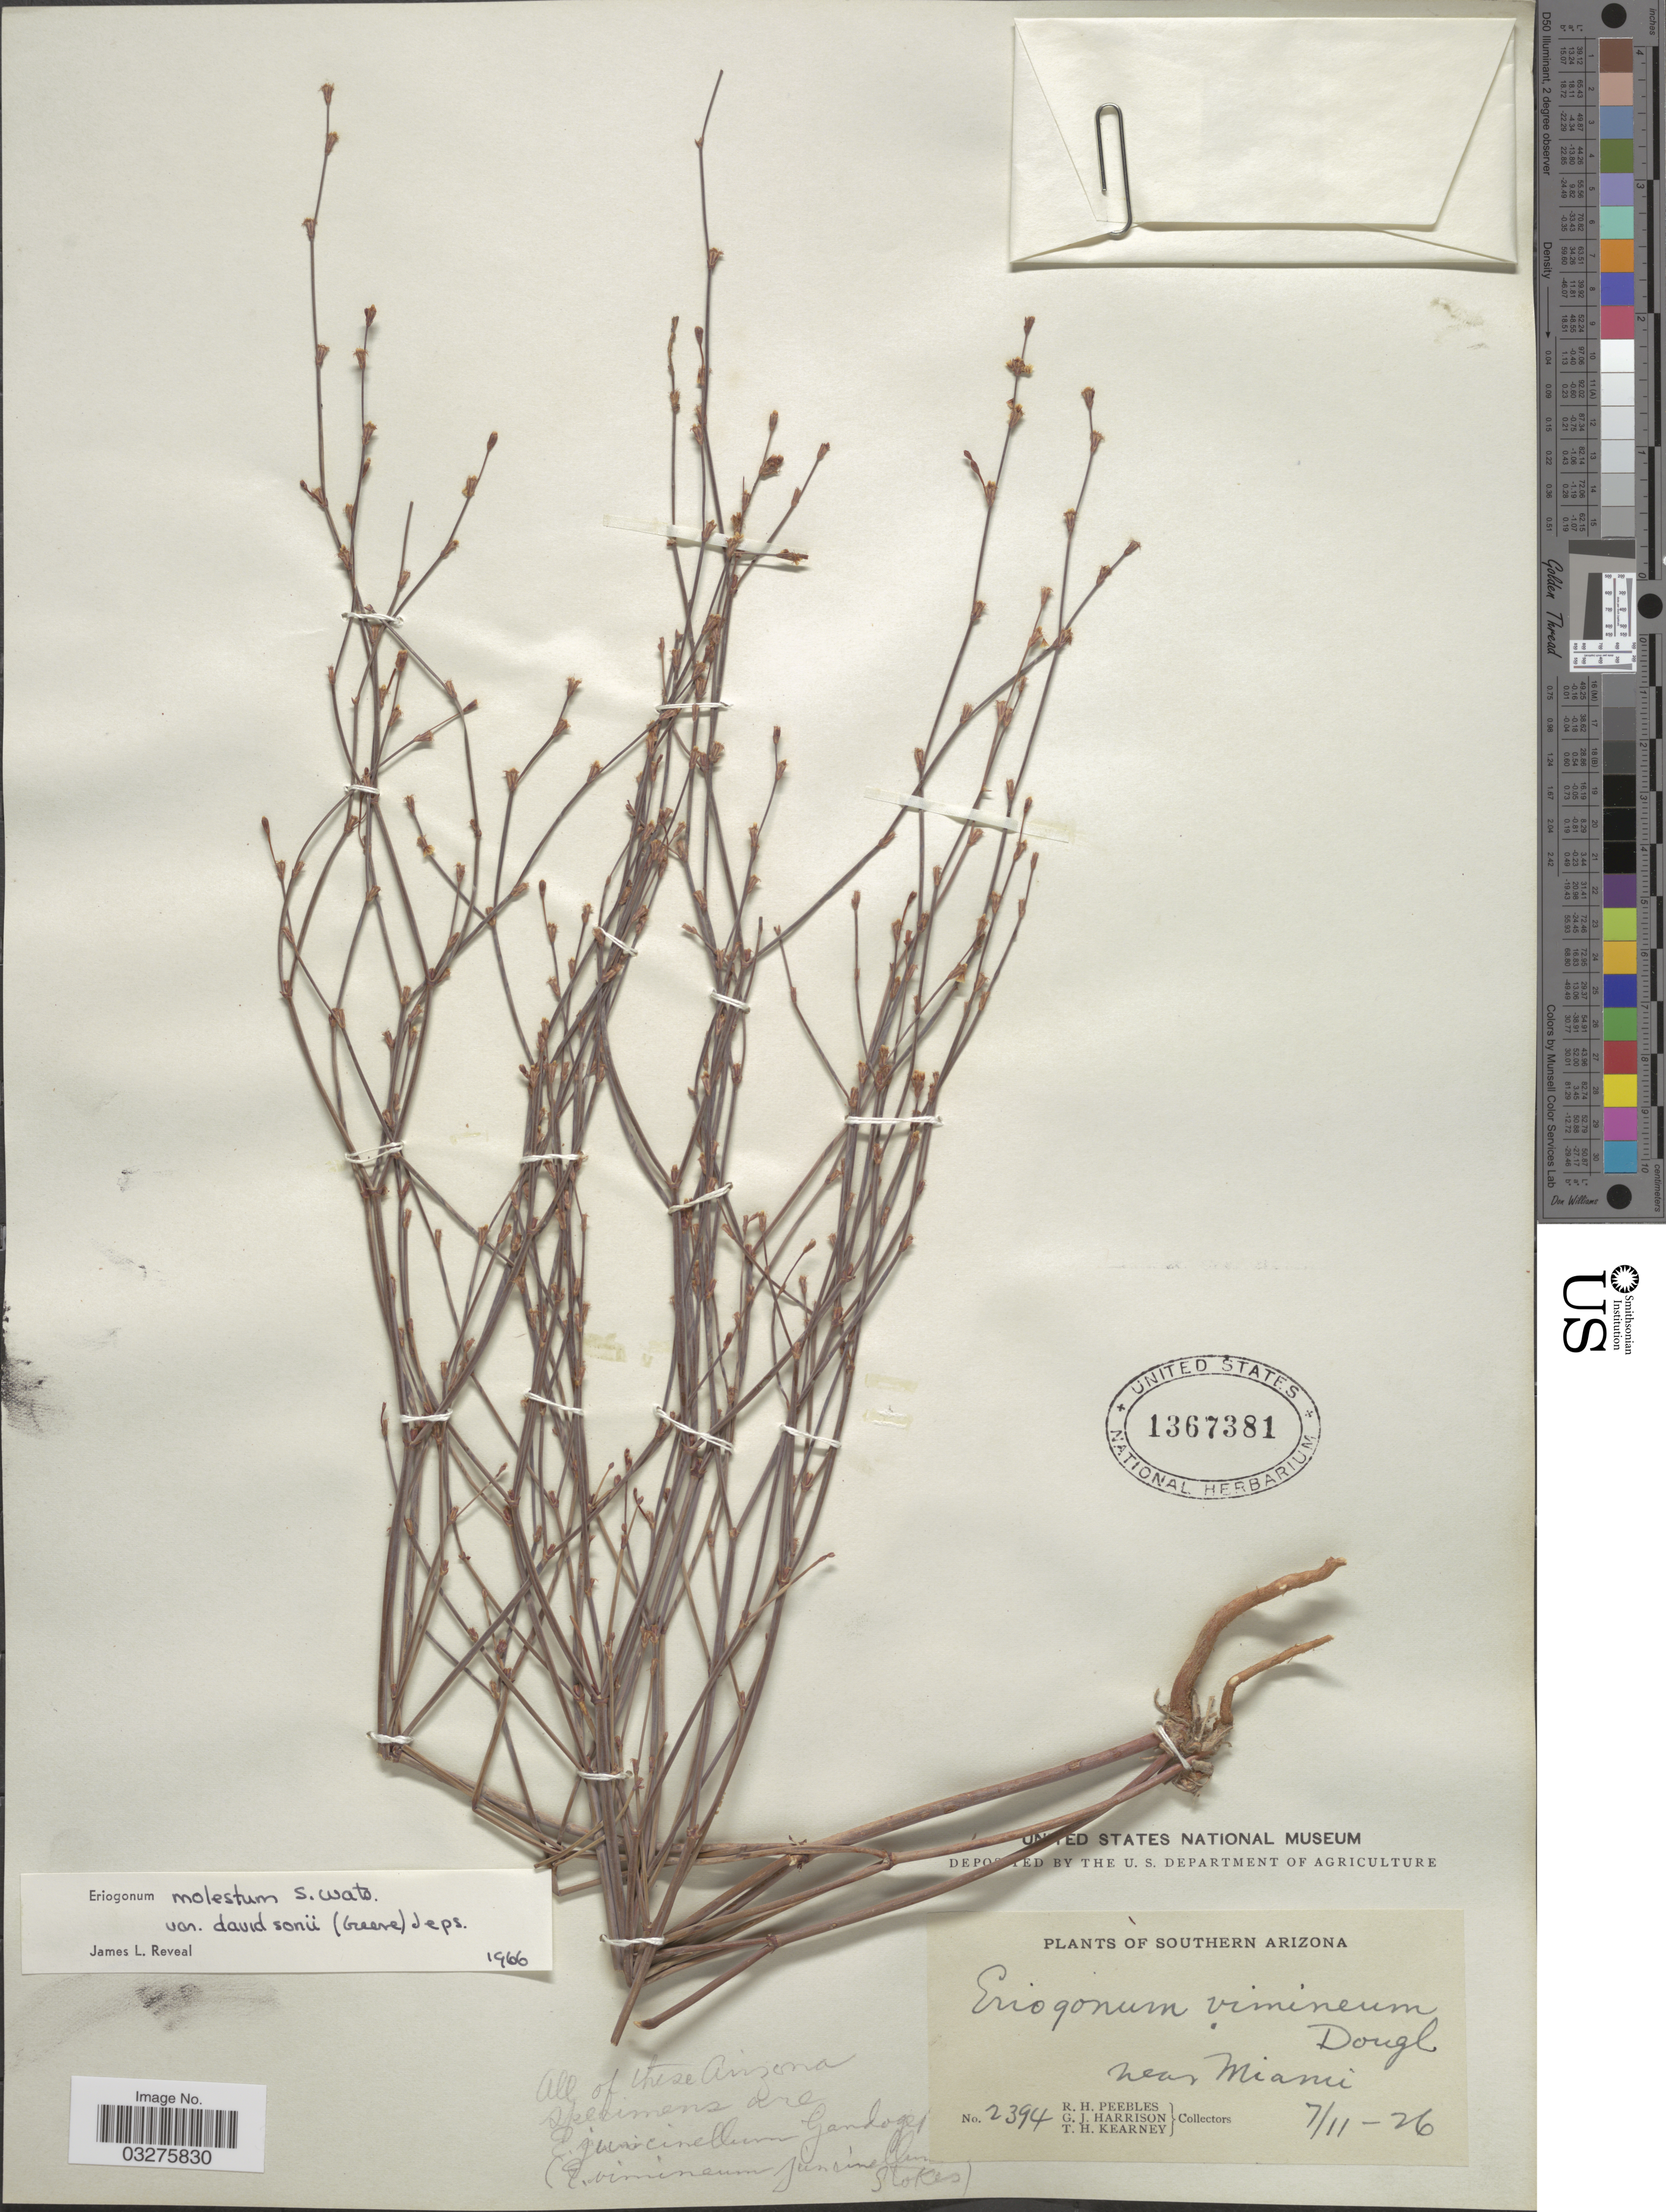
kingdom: Plantae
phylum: Tracheophyta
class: Magnoliopsida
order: Caryophyllales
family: Polygonaceae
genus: Eriogonum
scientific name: Eriogonum davidsonii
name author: Greene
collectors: R. H. Peebles, G. J. Harrison & T. H. Kearney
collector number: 2394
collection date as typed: Transcribed d/m/y: 11/7/26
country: United States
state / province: Arizona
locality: Southern Arizona. Near Miami.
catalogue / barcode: US 1367381